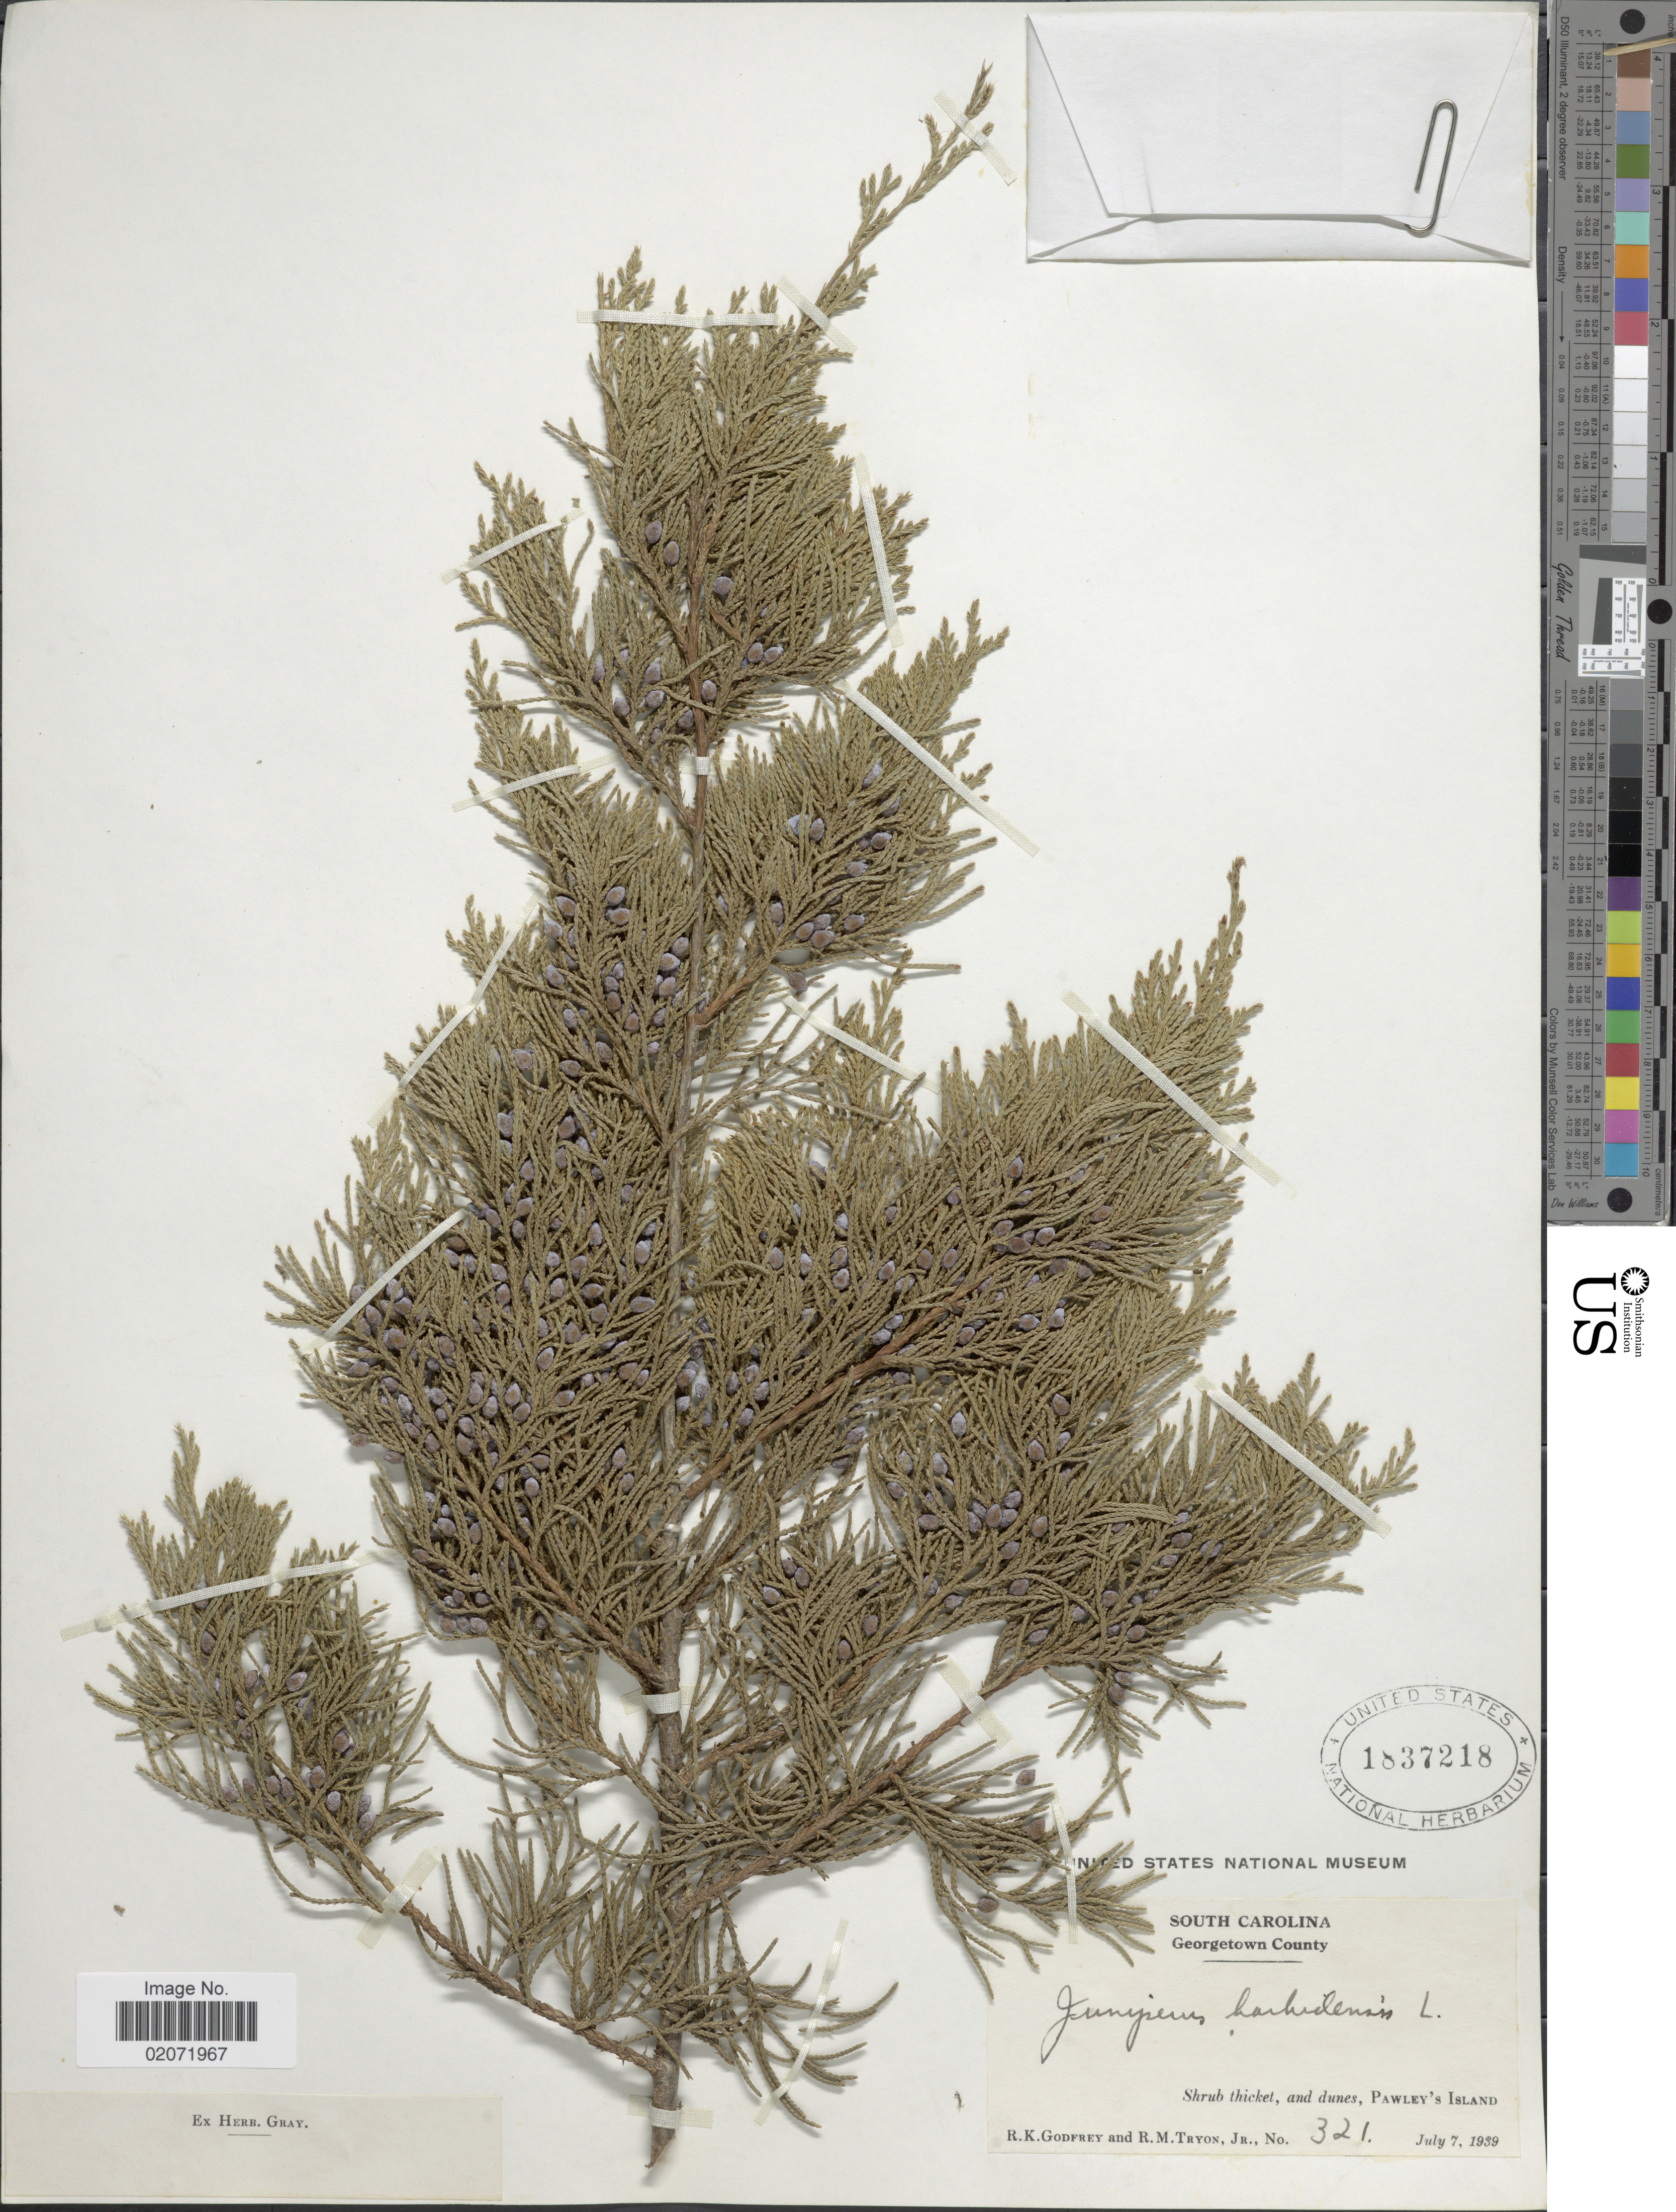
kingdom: Plantae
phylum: Tracheophyta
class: Pinopsida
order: Pinales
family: Cupressaceae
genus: Juniperus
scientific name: Juniperus silicicola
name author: (Small) L.H. Bailey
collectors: R. K. Godfrey & R. M. Tryon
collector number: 321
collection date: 1939-07-07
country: United States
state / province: South Carolina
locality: Georgetown County, Pawley's Island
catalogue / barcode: US 1837218